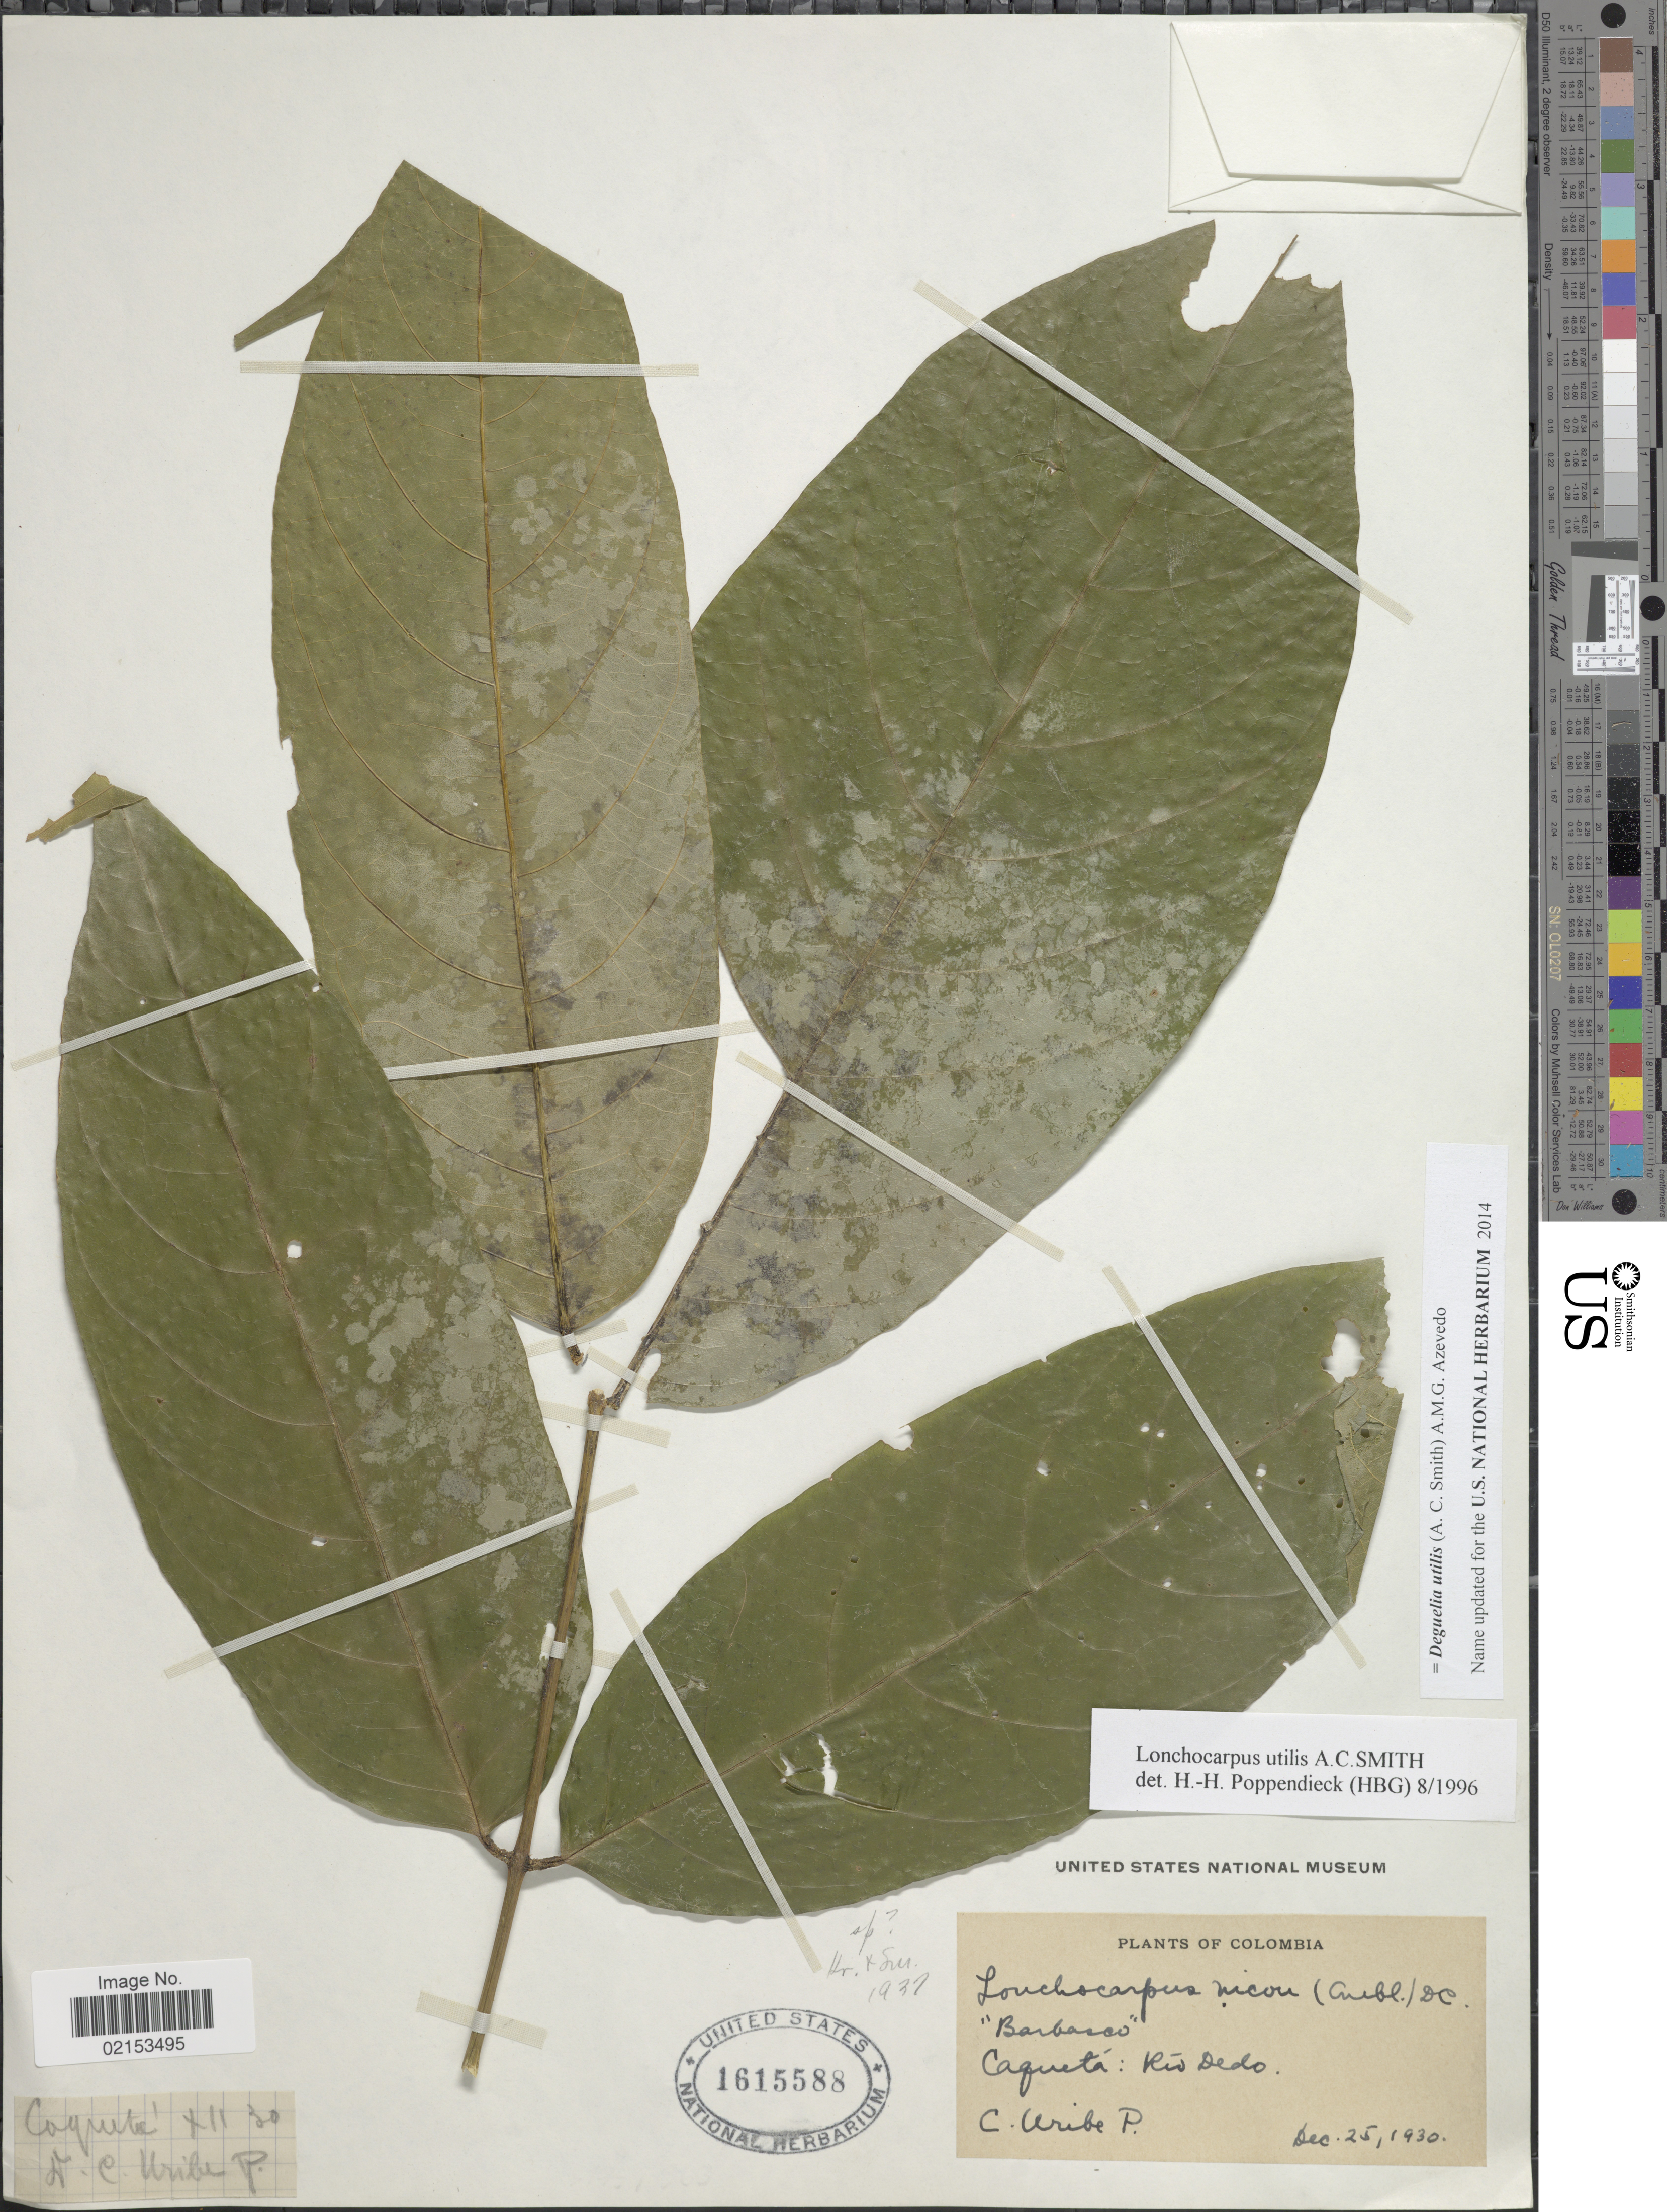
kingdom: Plantae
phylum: Tracheophyta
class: Magnoliopsida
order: Fabales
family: Fabaceae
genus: Deguelia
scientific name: Deguelia utilis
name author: (A.C. Sm.) A.M.G. Azevedo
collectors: C. Uribe P.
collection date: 1930-12-25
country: Colombia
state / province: Caquetá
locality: Rio Dedo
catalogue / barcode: US 1615588